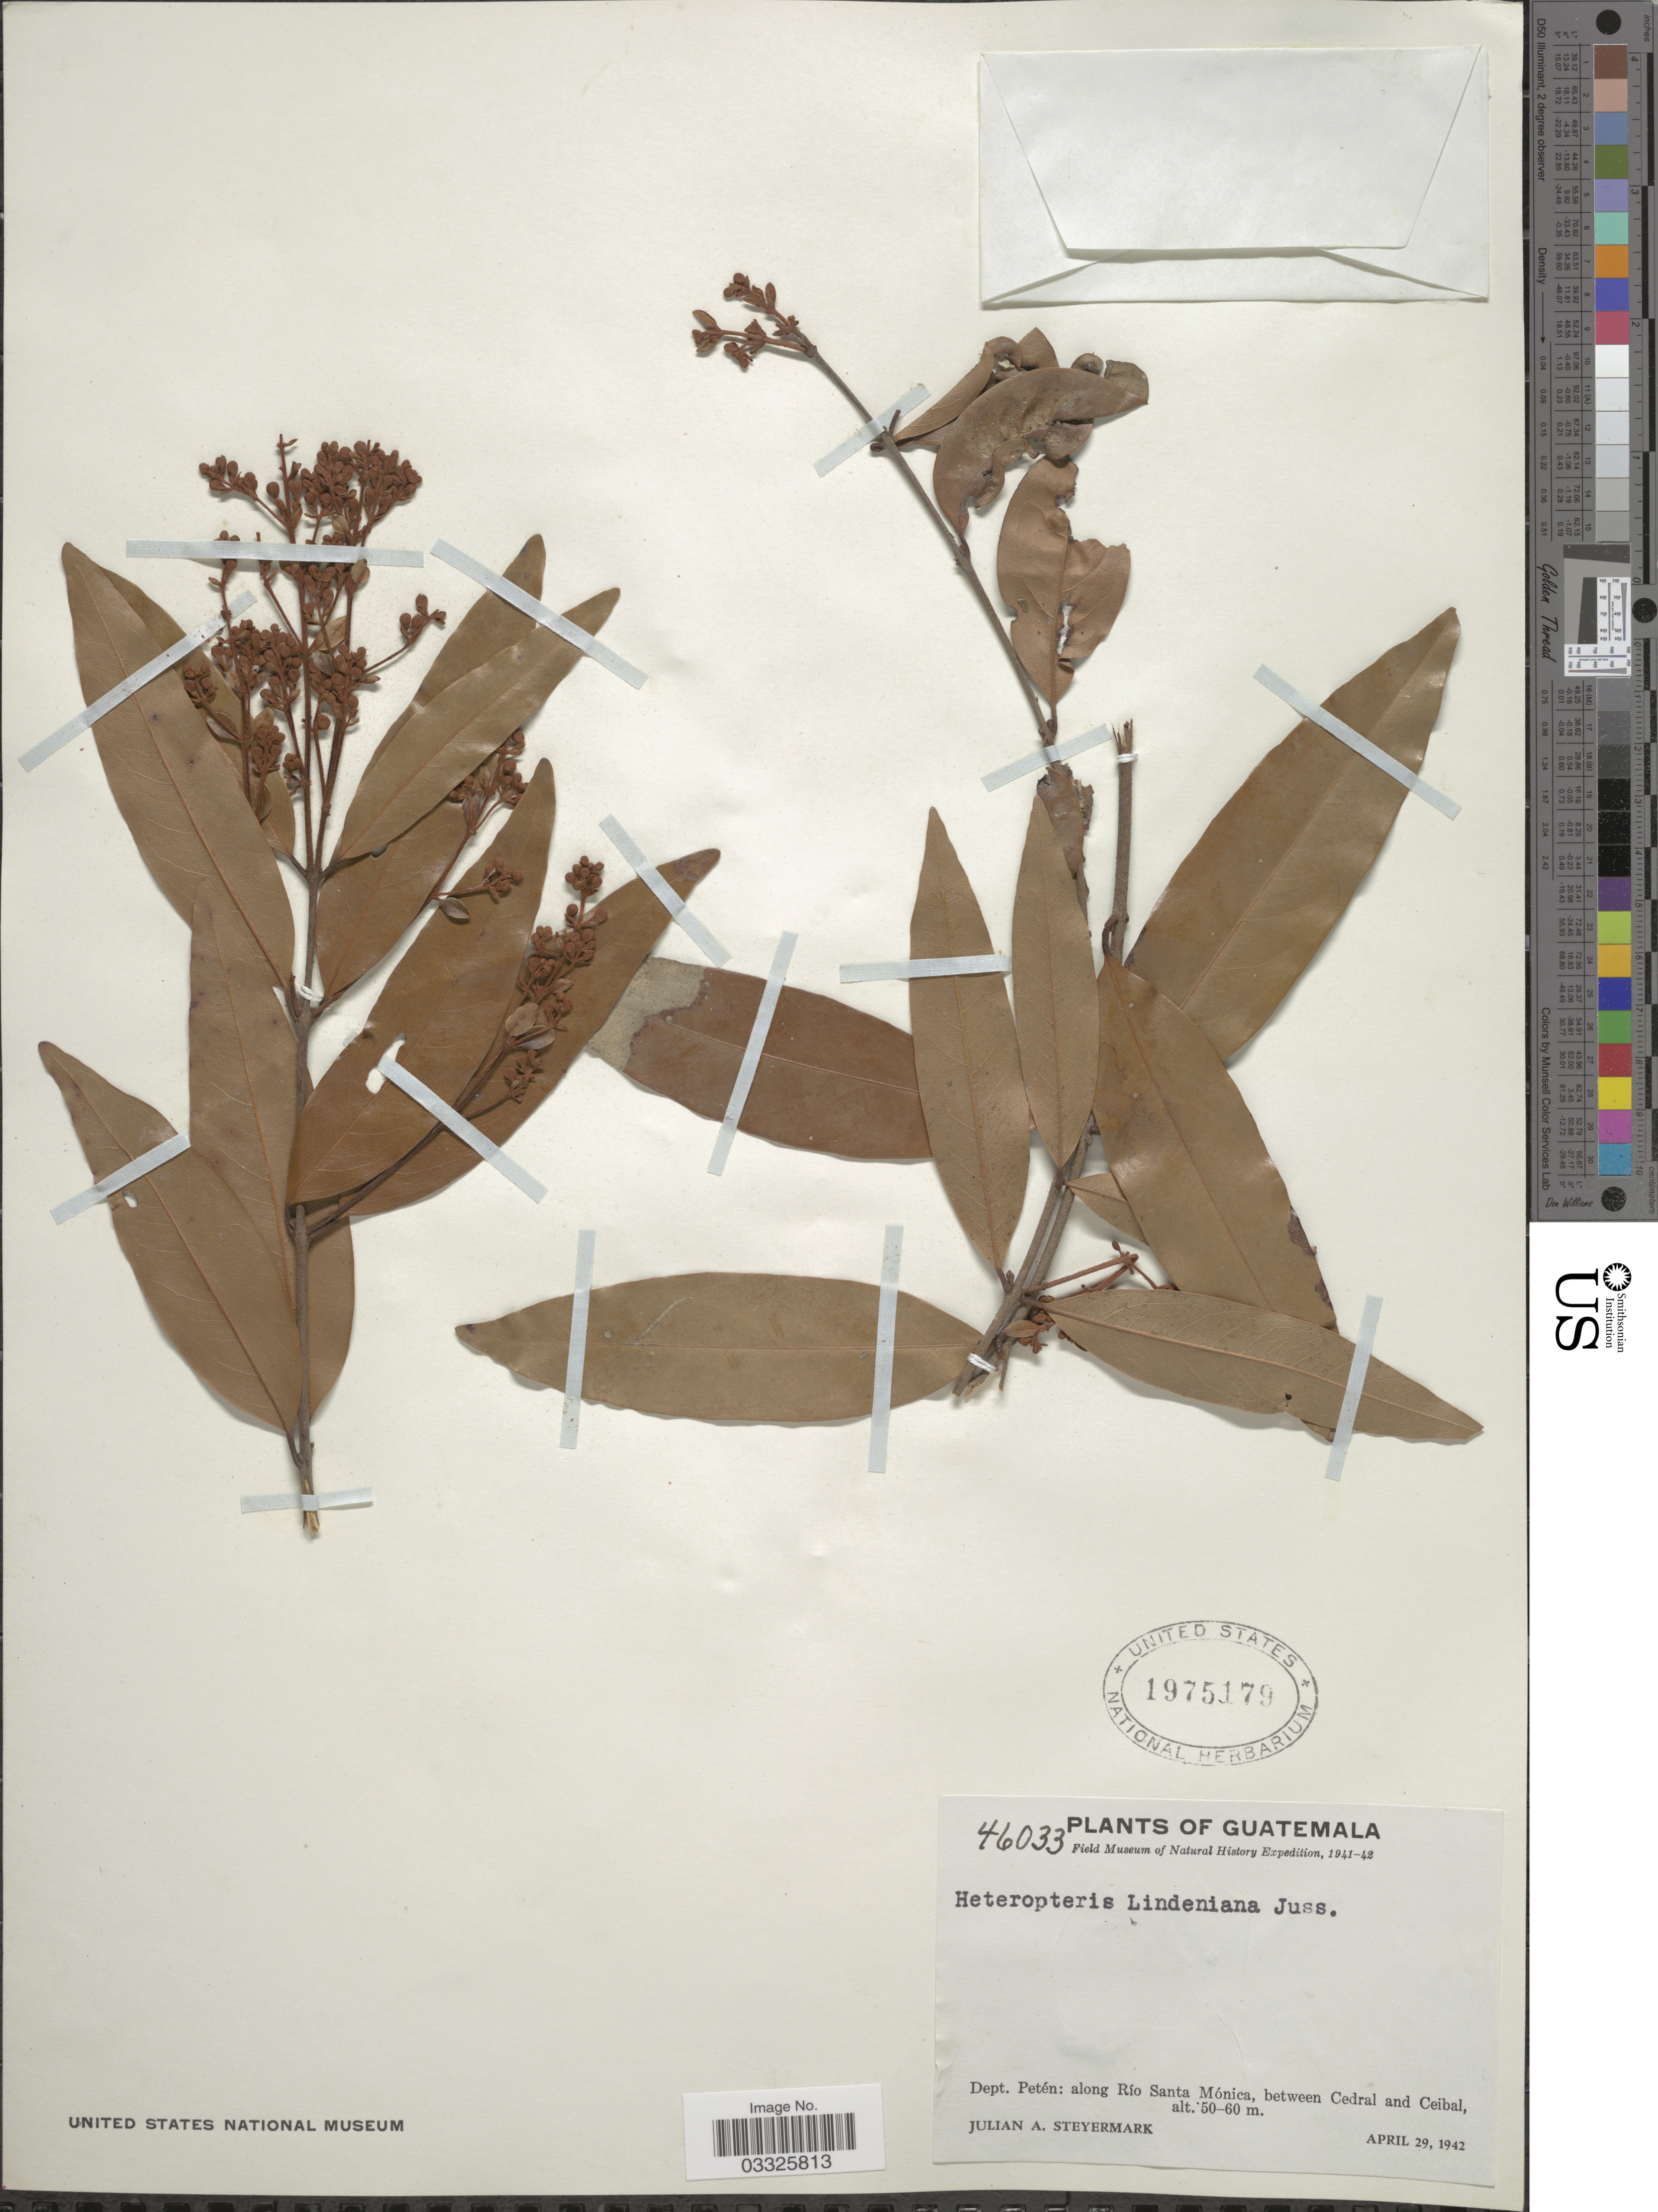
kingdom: Plantae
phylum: Tracheophyta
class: Magnoliopsida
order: Malpighiales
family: Malpighiaceae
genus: Heteropterys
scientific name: Heteropterys lindeniana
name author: A. Juss.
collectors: J. Steyermark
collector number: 46033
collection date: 1942-04-29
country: Guatemala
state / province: El Petén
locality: Dept. Petén: along Río Santa Mónica, between Cedral and Ceibal.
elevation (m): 50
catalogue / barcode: US 1975179